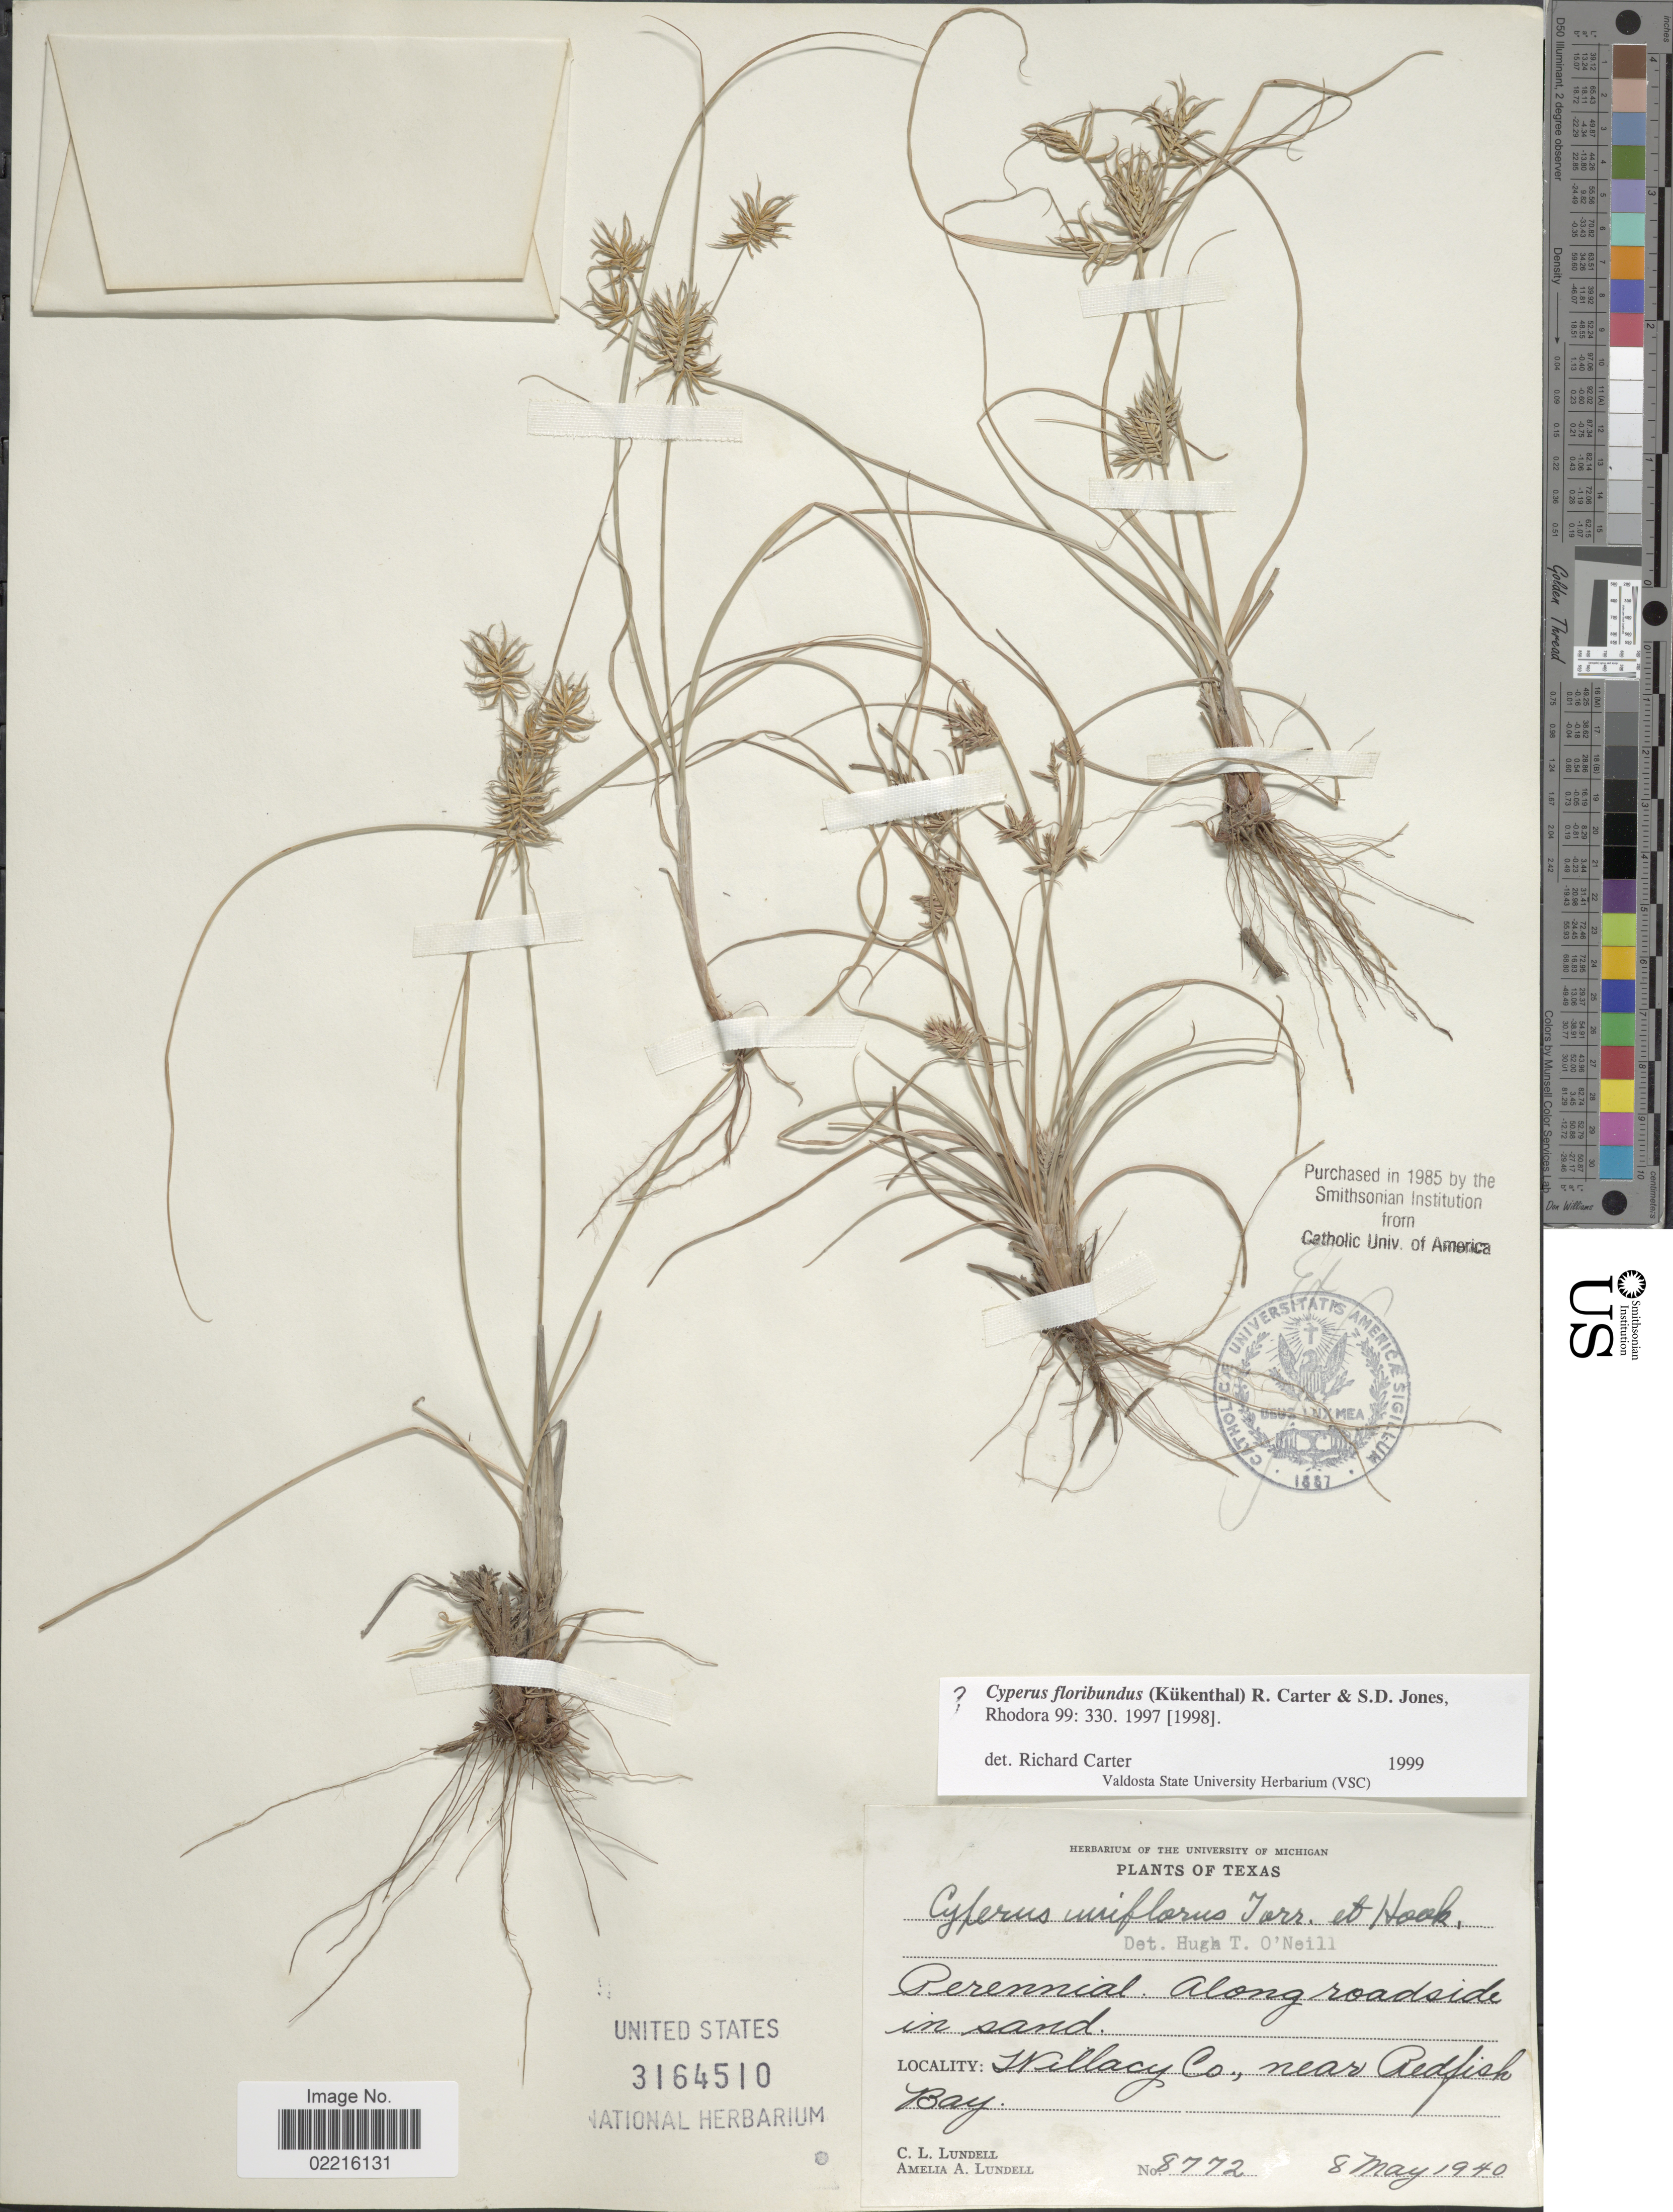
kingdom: Plantae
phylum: Tracheophyta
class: Liliopsida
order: Poales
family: Cyperaceae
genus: Cyperus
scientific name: Cyperus floribundus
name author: (Kük.) R. Carter & S.D. Jones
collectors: C. L. Lundell & A. A. Lundell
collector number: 8772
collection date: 1940-05-08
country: United States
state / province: Texas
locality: Perennial. Along roadside in sand, Willacy Co., near Redfish Bay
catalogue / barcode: US 3164510